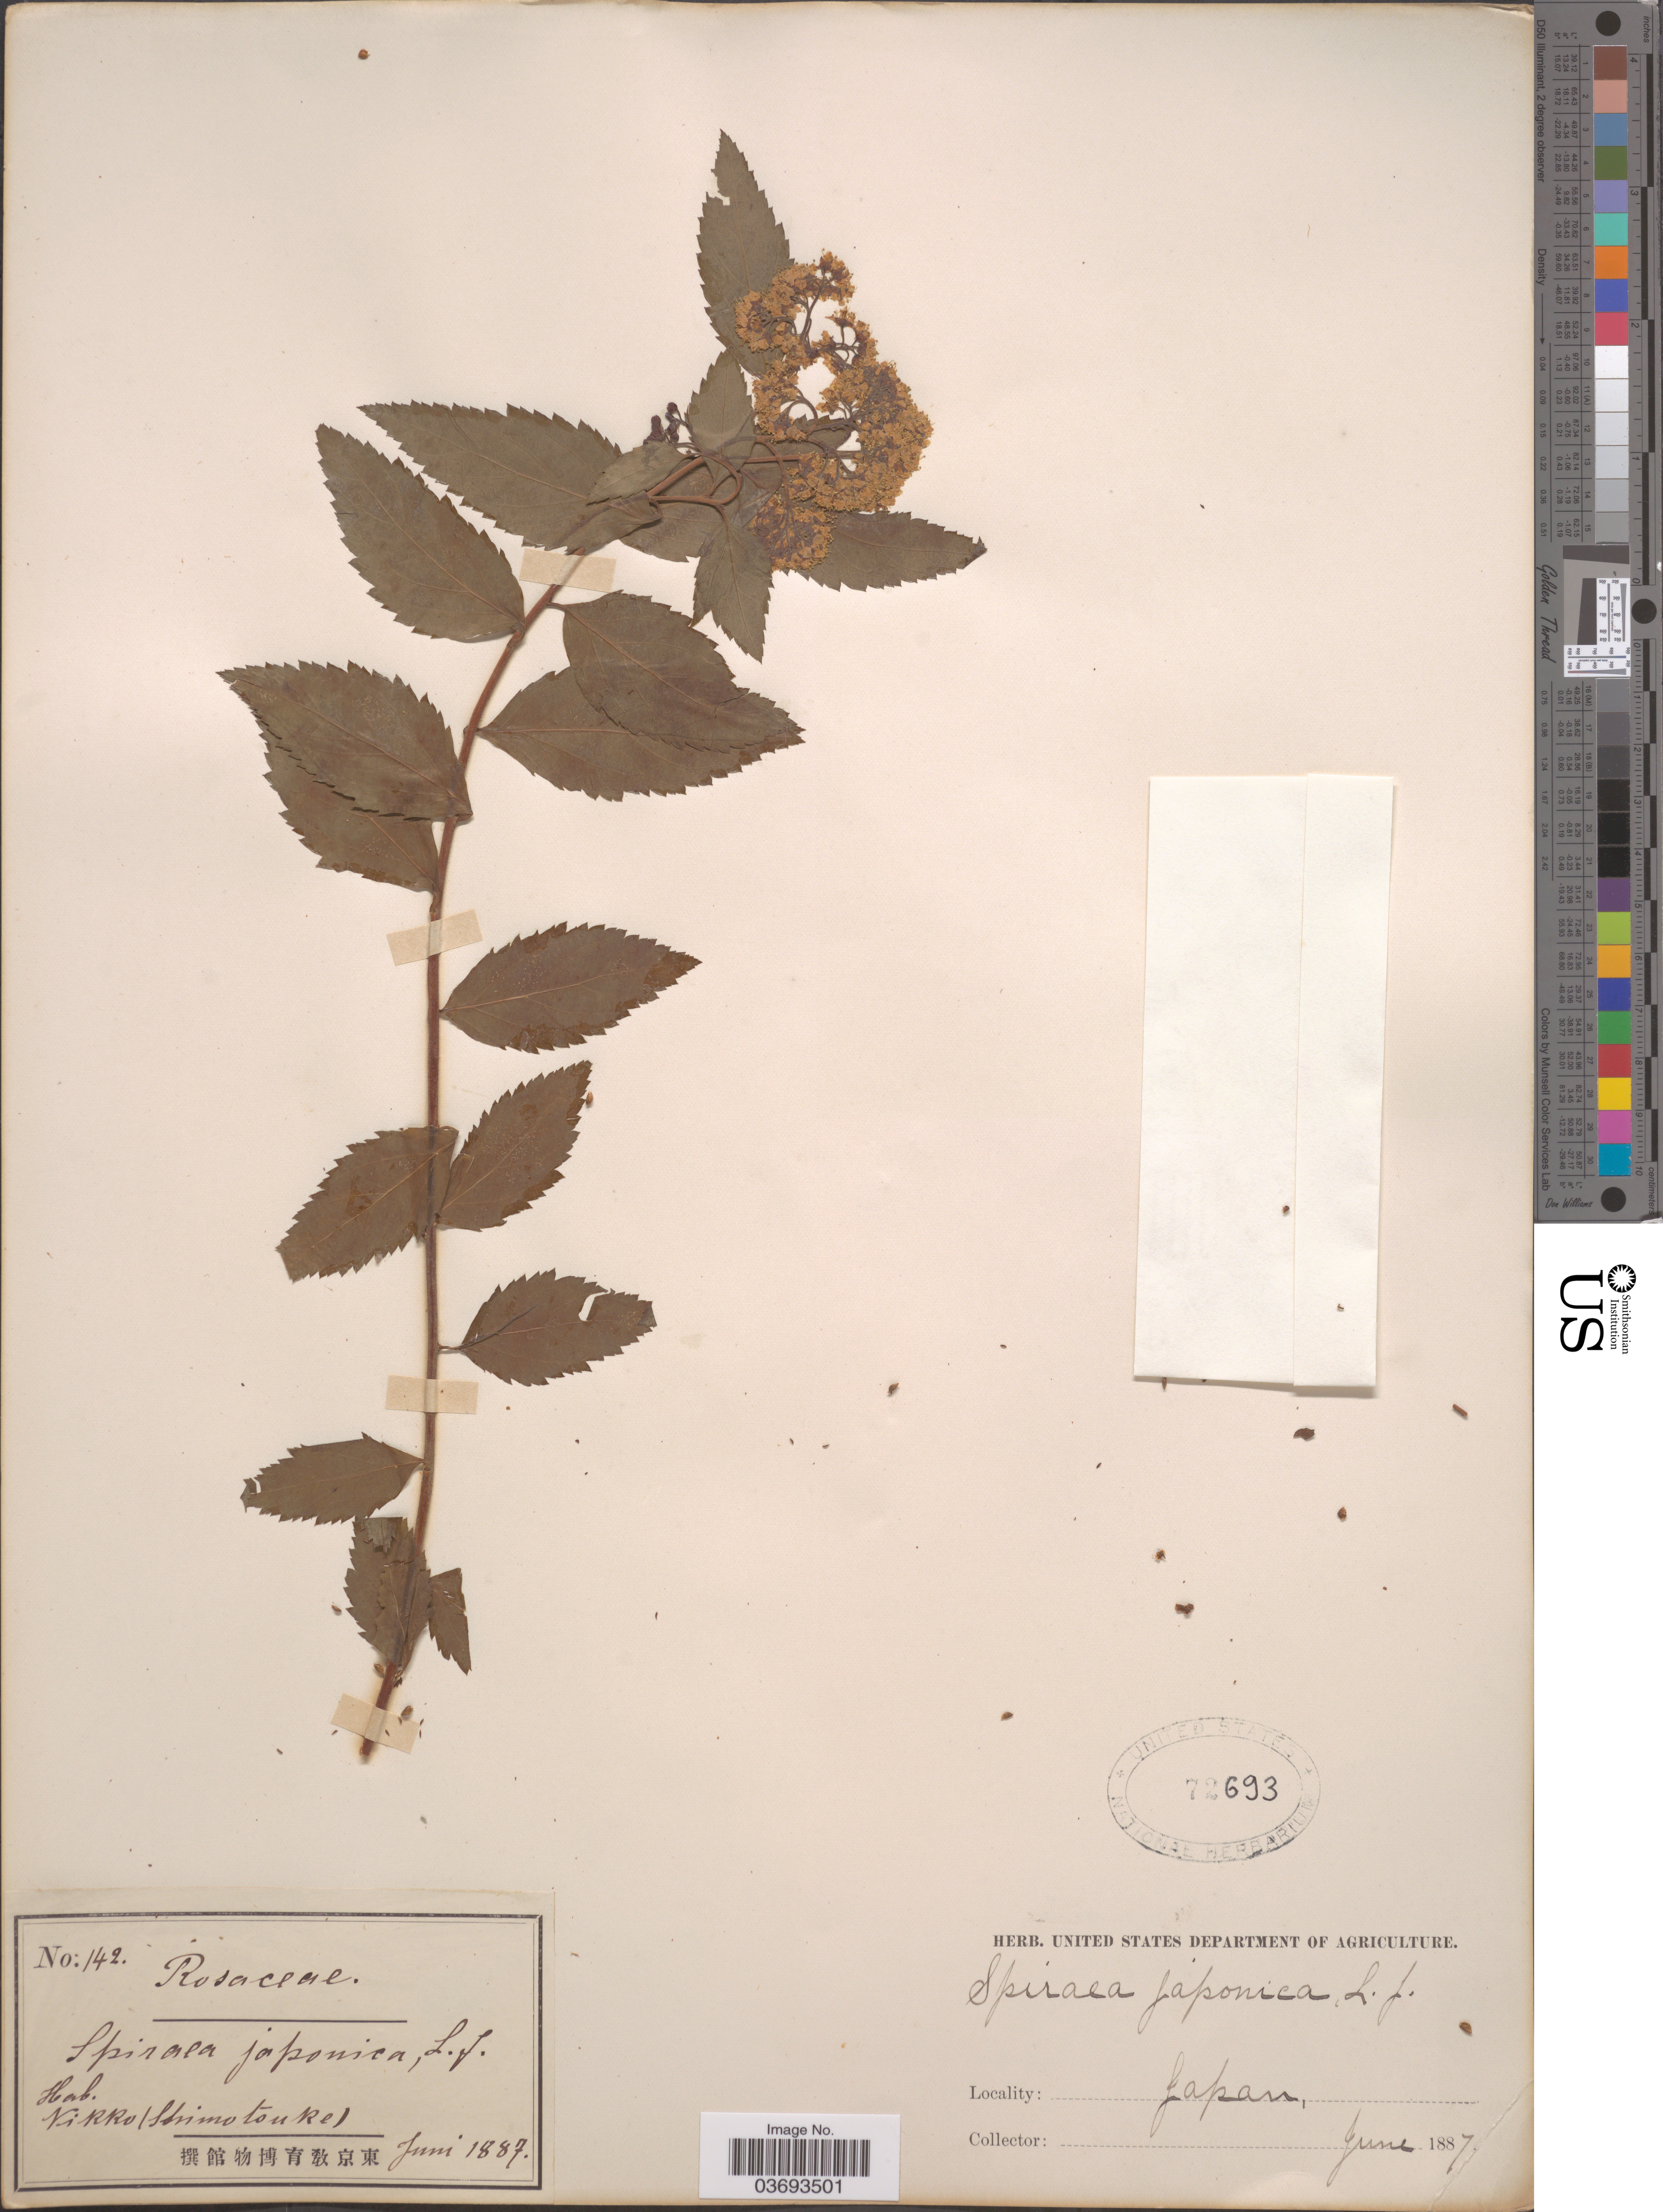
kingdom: Plantae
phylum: Tracheophyta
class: Magnoliopsida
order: Rosales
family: Rosaceae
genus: Spiraea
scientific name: Spiraea japonica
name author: L. f.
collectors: ex herb. U. S. Department of Agriculture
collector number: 142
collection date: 1887-06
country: Japan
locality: Nikko (Shimotsuke).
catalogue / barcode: US 72693